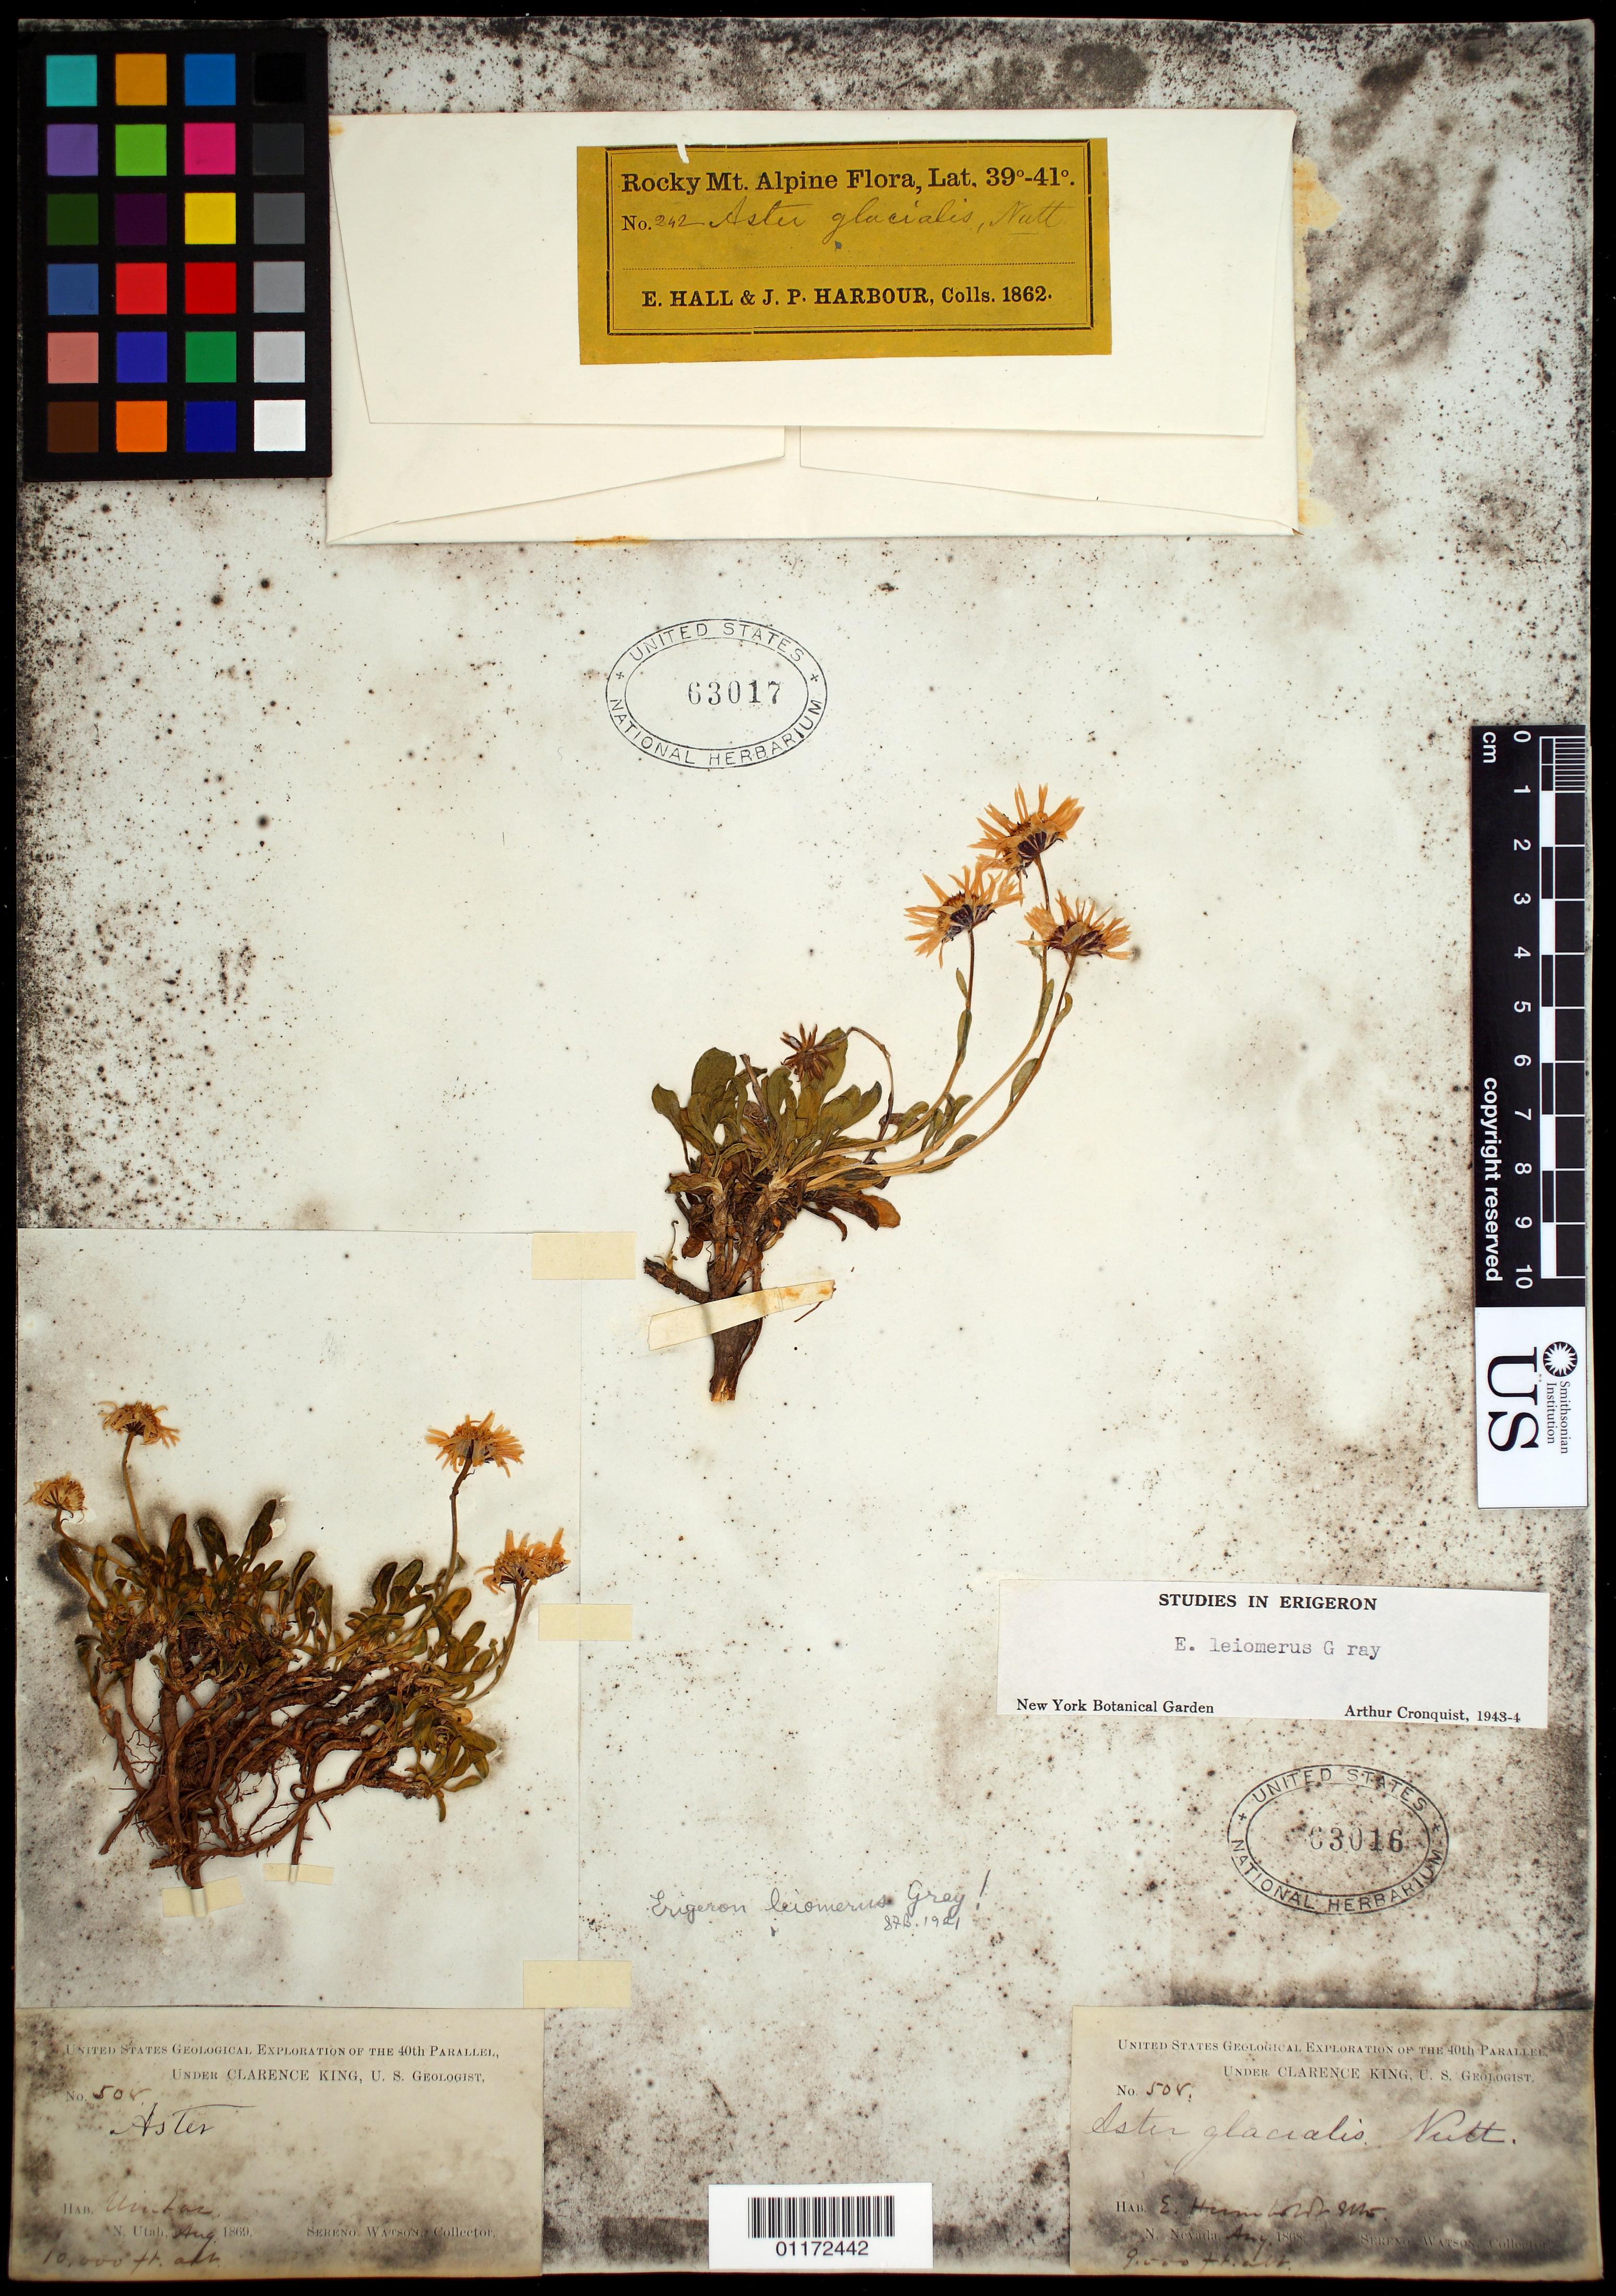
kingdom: Plantae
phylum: Tracheophyta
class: Magnoliopsida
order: Asterales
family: Asteraceae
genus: Erigeron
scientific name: Erigeron leiomerus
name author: A. Gray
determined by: Cronquist, A. J.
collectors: S. Watson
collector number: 508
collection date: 1868-08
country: United States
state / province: Nevada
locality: E. Humboldt Mts., N. Nevada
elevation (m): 2743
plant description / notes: There is a second label for Erigeron leiomerus (col.# 508) collected by S. Watson on Aug 1869 at Uintas, N. Utah, alt. 10000 ft.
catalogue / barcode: US 63016